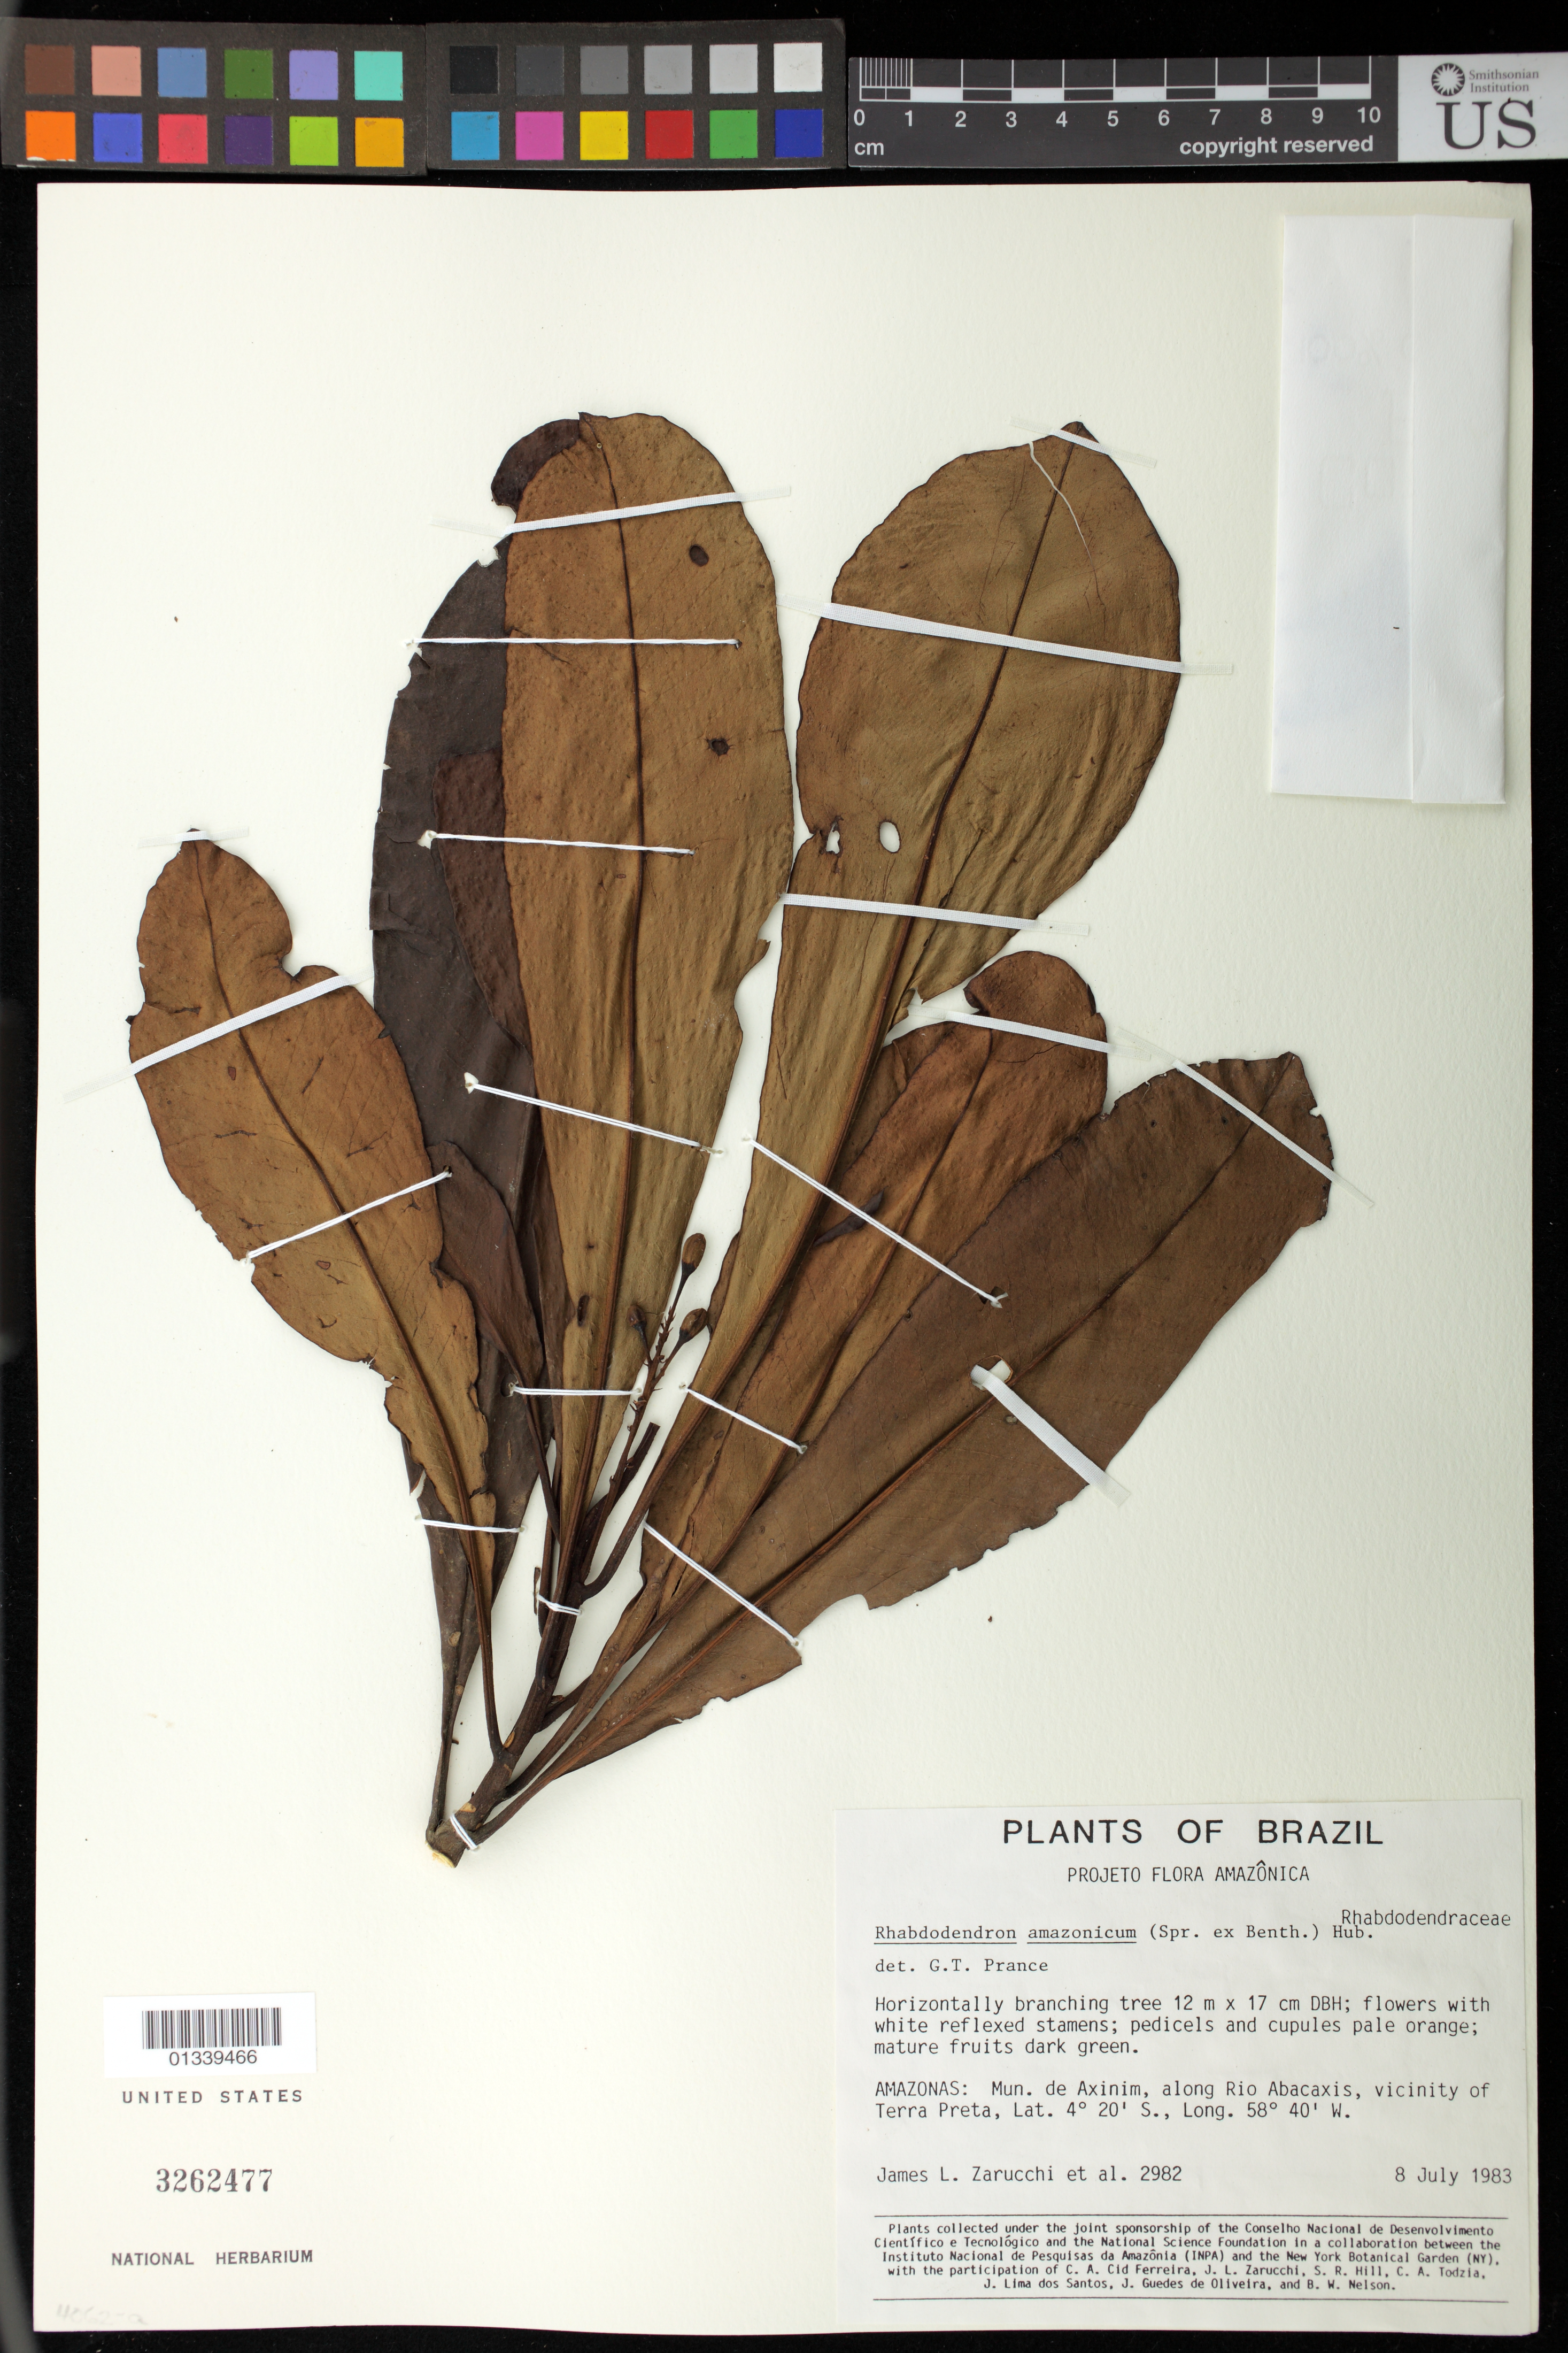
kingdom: Plantae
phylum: Tracheophyta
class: Magnoliopsida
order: Caryophyllales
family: Rhabdodendraceae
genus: Rhabdodendron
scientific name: Rhabdodendron amazonicum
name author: (Spruce ex Benth.) Huber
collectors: J. L. Zarucchi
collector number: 2982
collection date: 1983-07-08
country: Brazil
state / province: Amazonas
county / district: Borba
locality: Axinim, along Rio Abacaxis, vicinity of Terra preta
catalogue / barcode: US 3262477